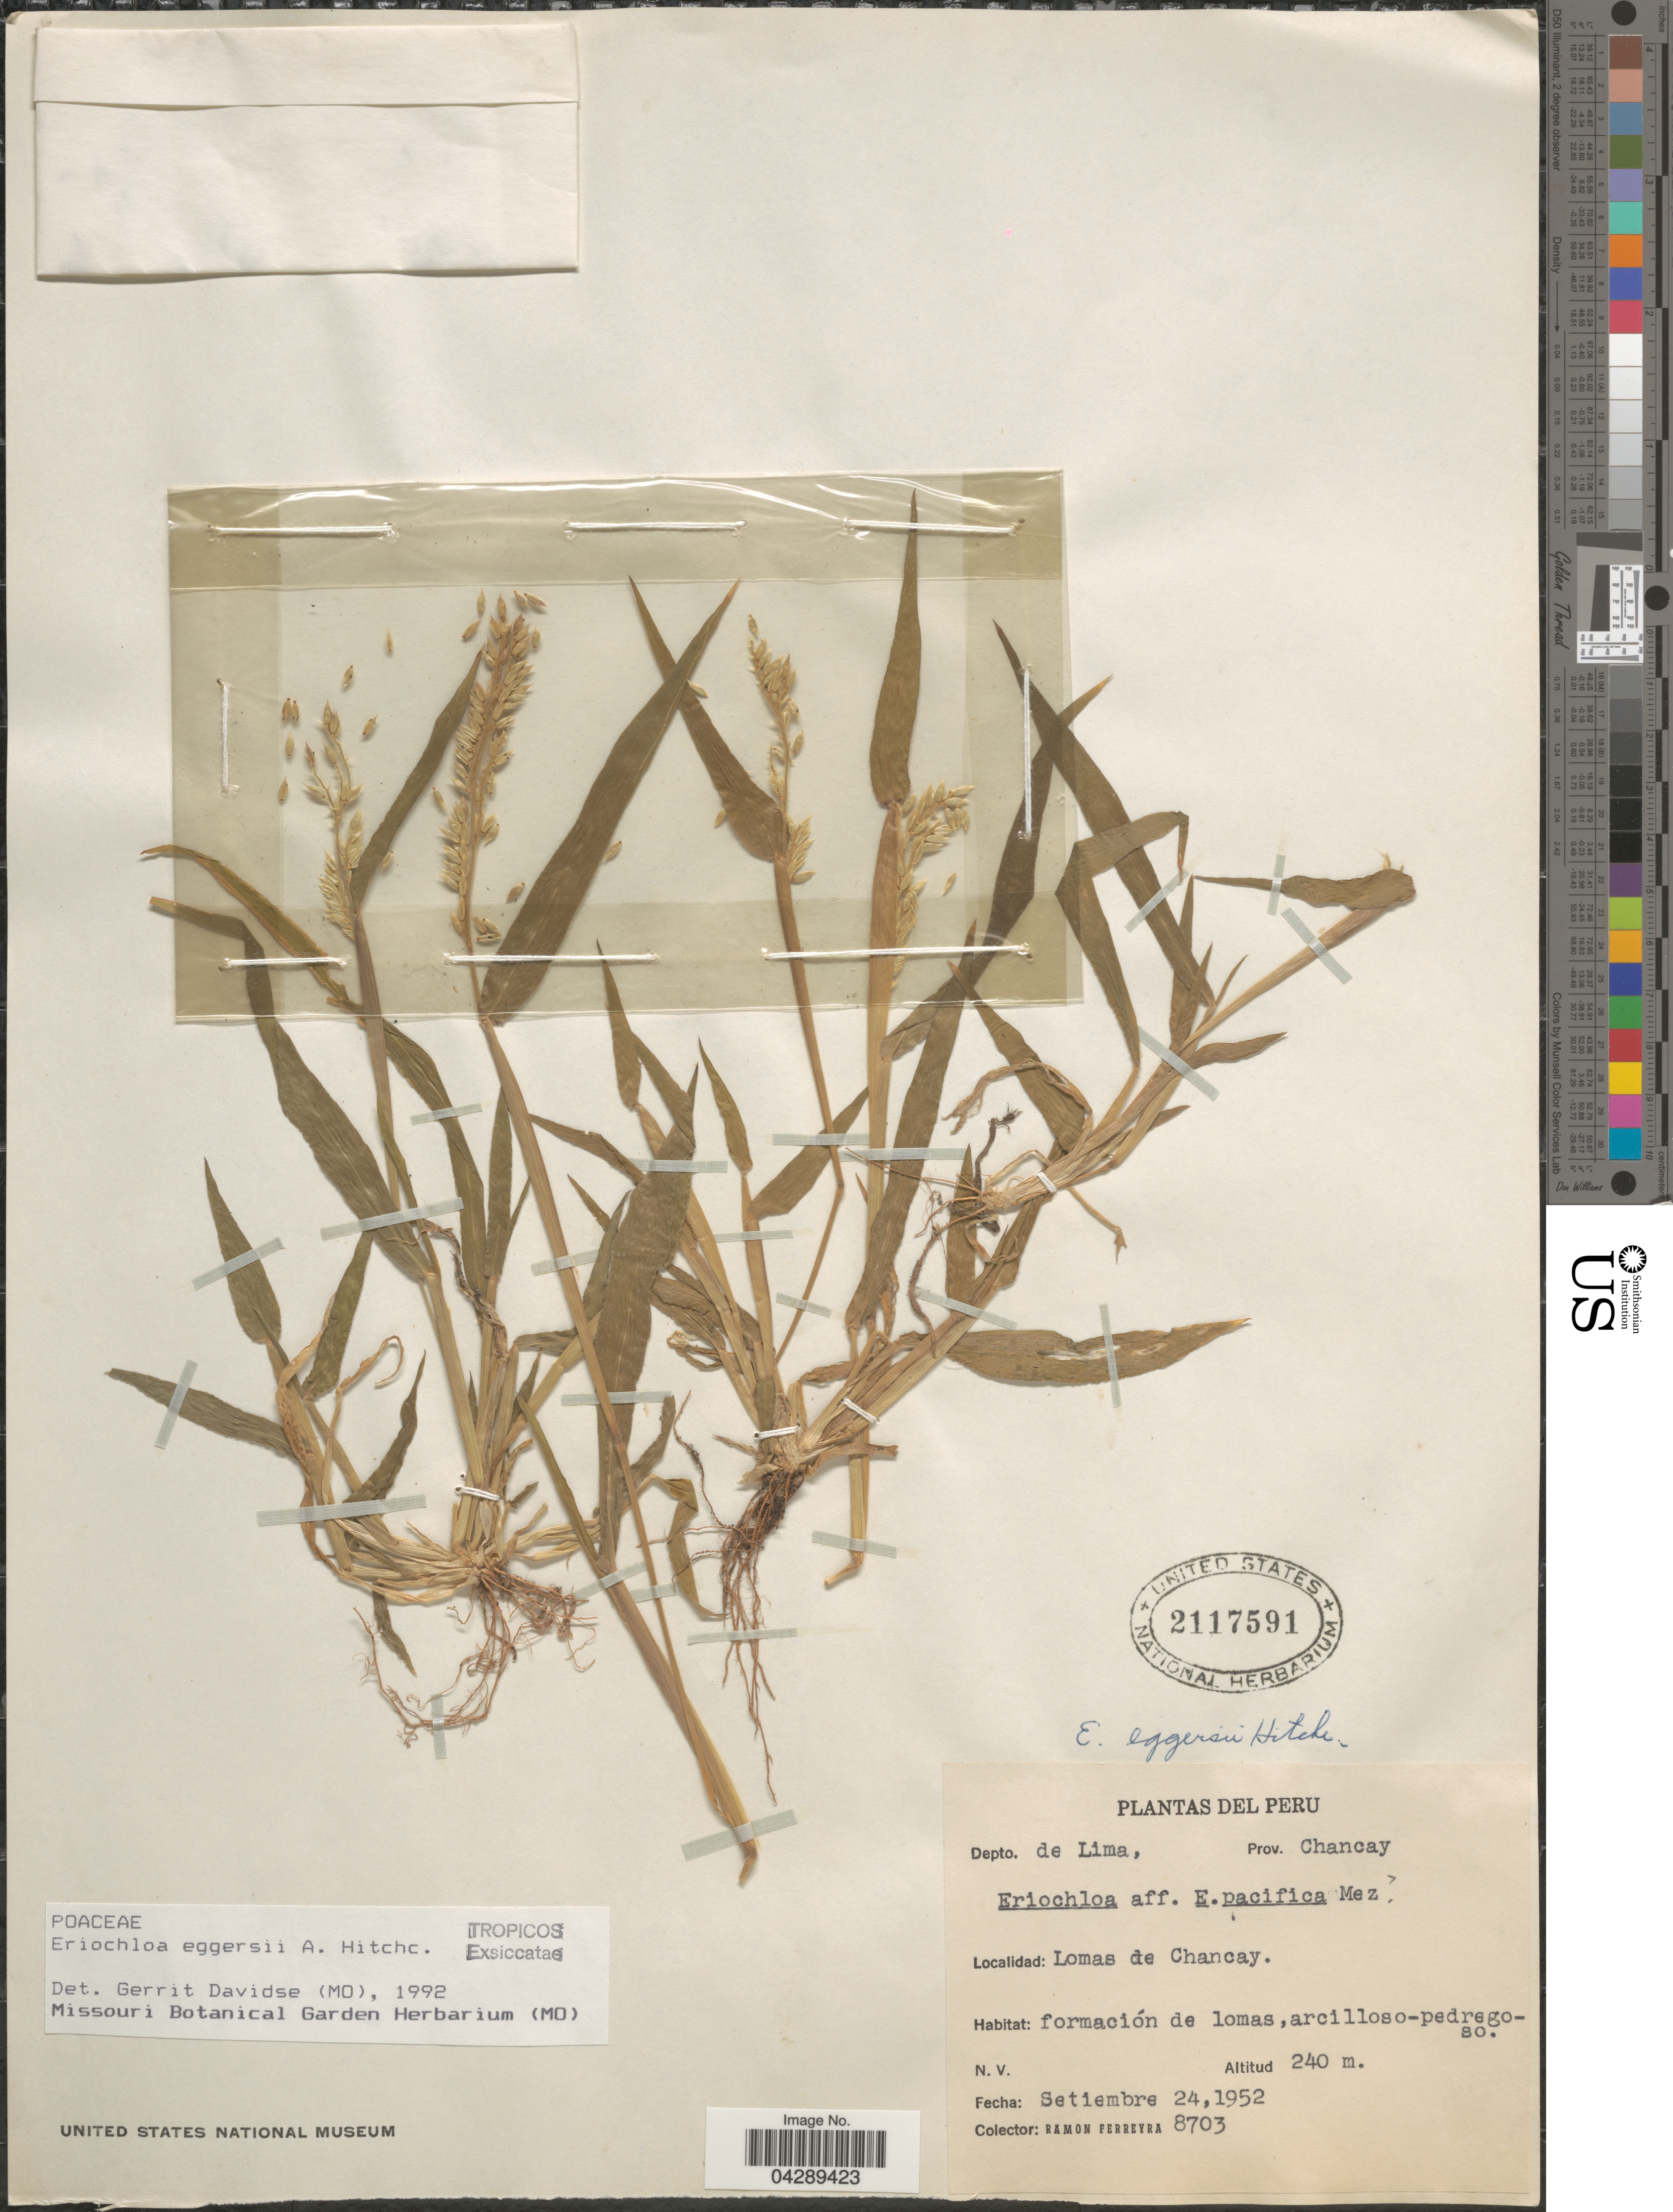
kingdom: Plantae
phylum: Tracheophyta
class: Liliopsida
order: Poales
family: Poaceae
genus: Eriochloa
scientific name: Eriochloa eggersii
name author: Hitchc.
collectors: R. A. Ferreyra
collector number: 8703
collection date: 1952-09-24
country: Peru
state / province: Lima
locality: Depto. de Lima, Prov. Chancay. Lomas de Chancay.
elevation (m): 240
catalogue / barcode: US 2117591